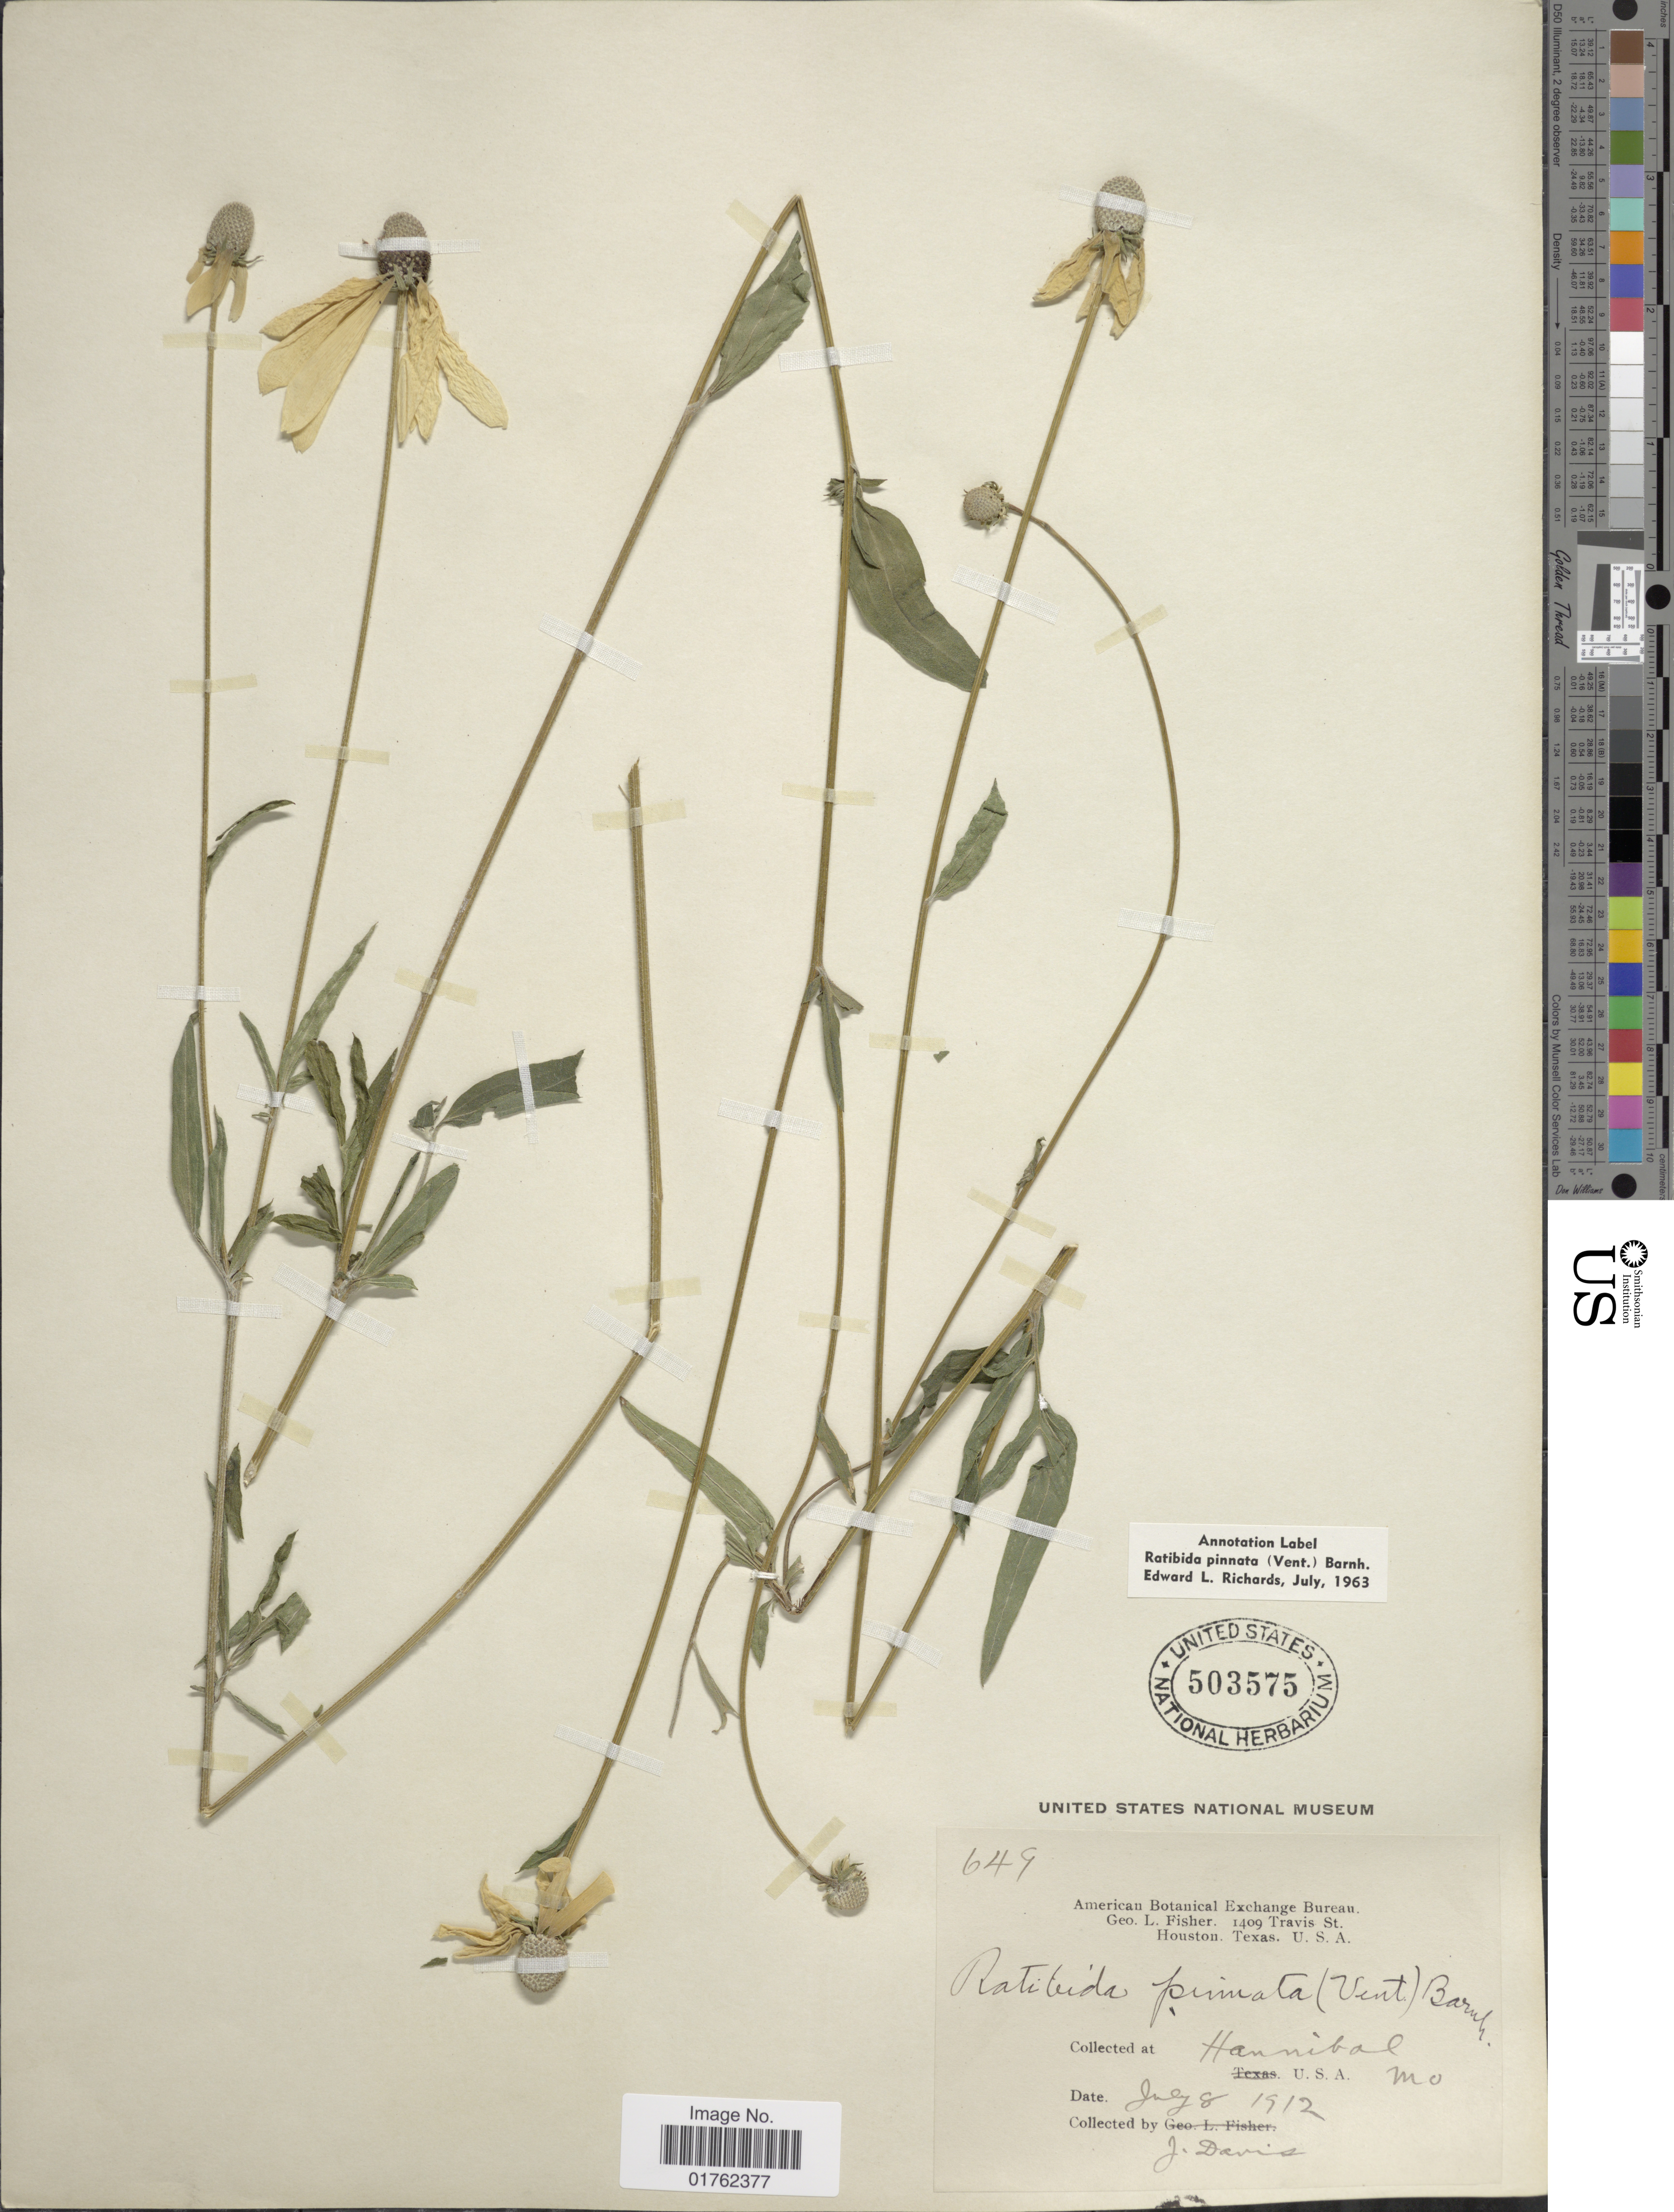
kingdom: Plantae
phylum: Tracheophyta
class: Magnoliopsida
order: Asterales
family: Asteraceae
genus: Ratibida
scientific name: Ratibida pinnata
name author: (Vent.) Barnhart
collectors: J. Davis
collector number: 649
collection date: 1912-07-08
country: United States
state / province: Missouri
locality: Hannibal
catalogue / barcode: US 503575